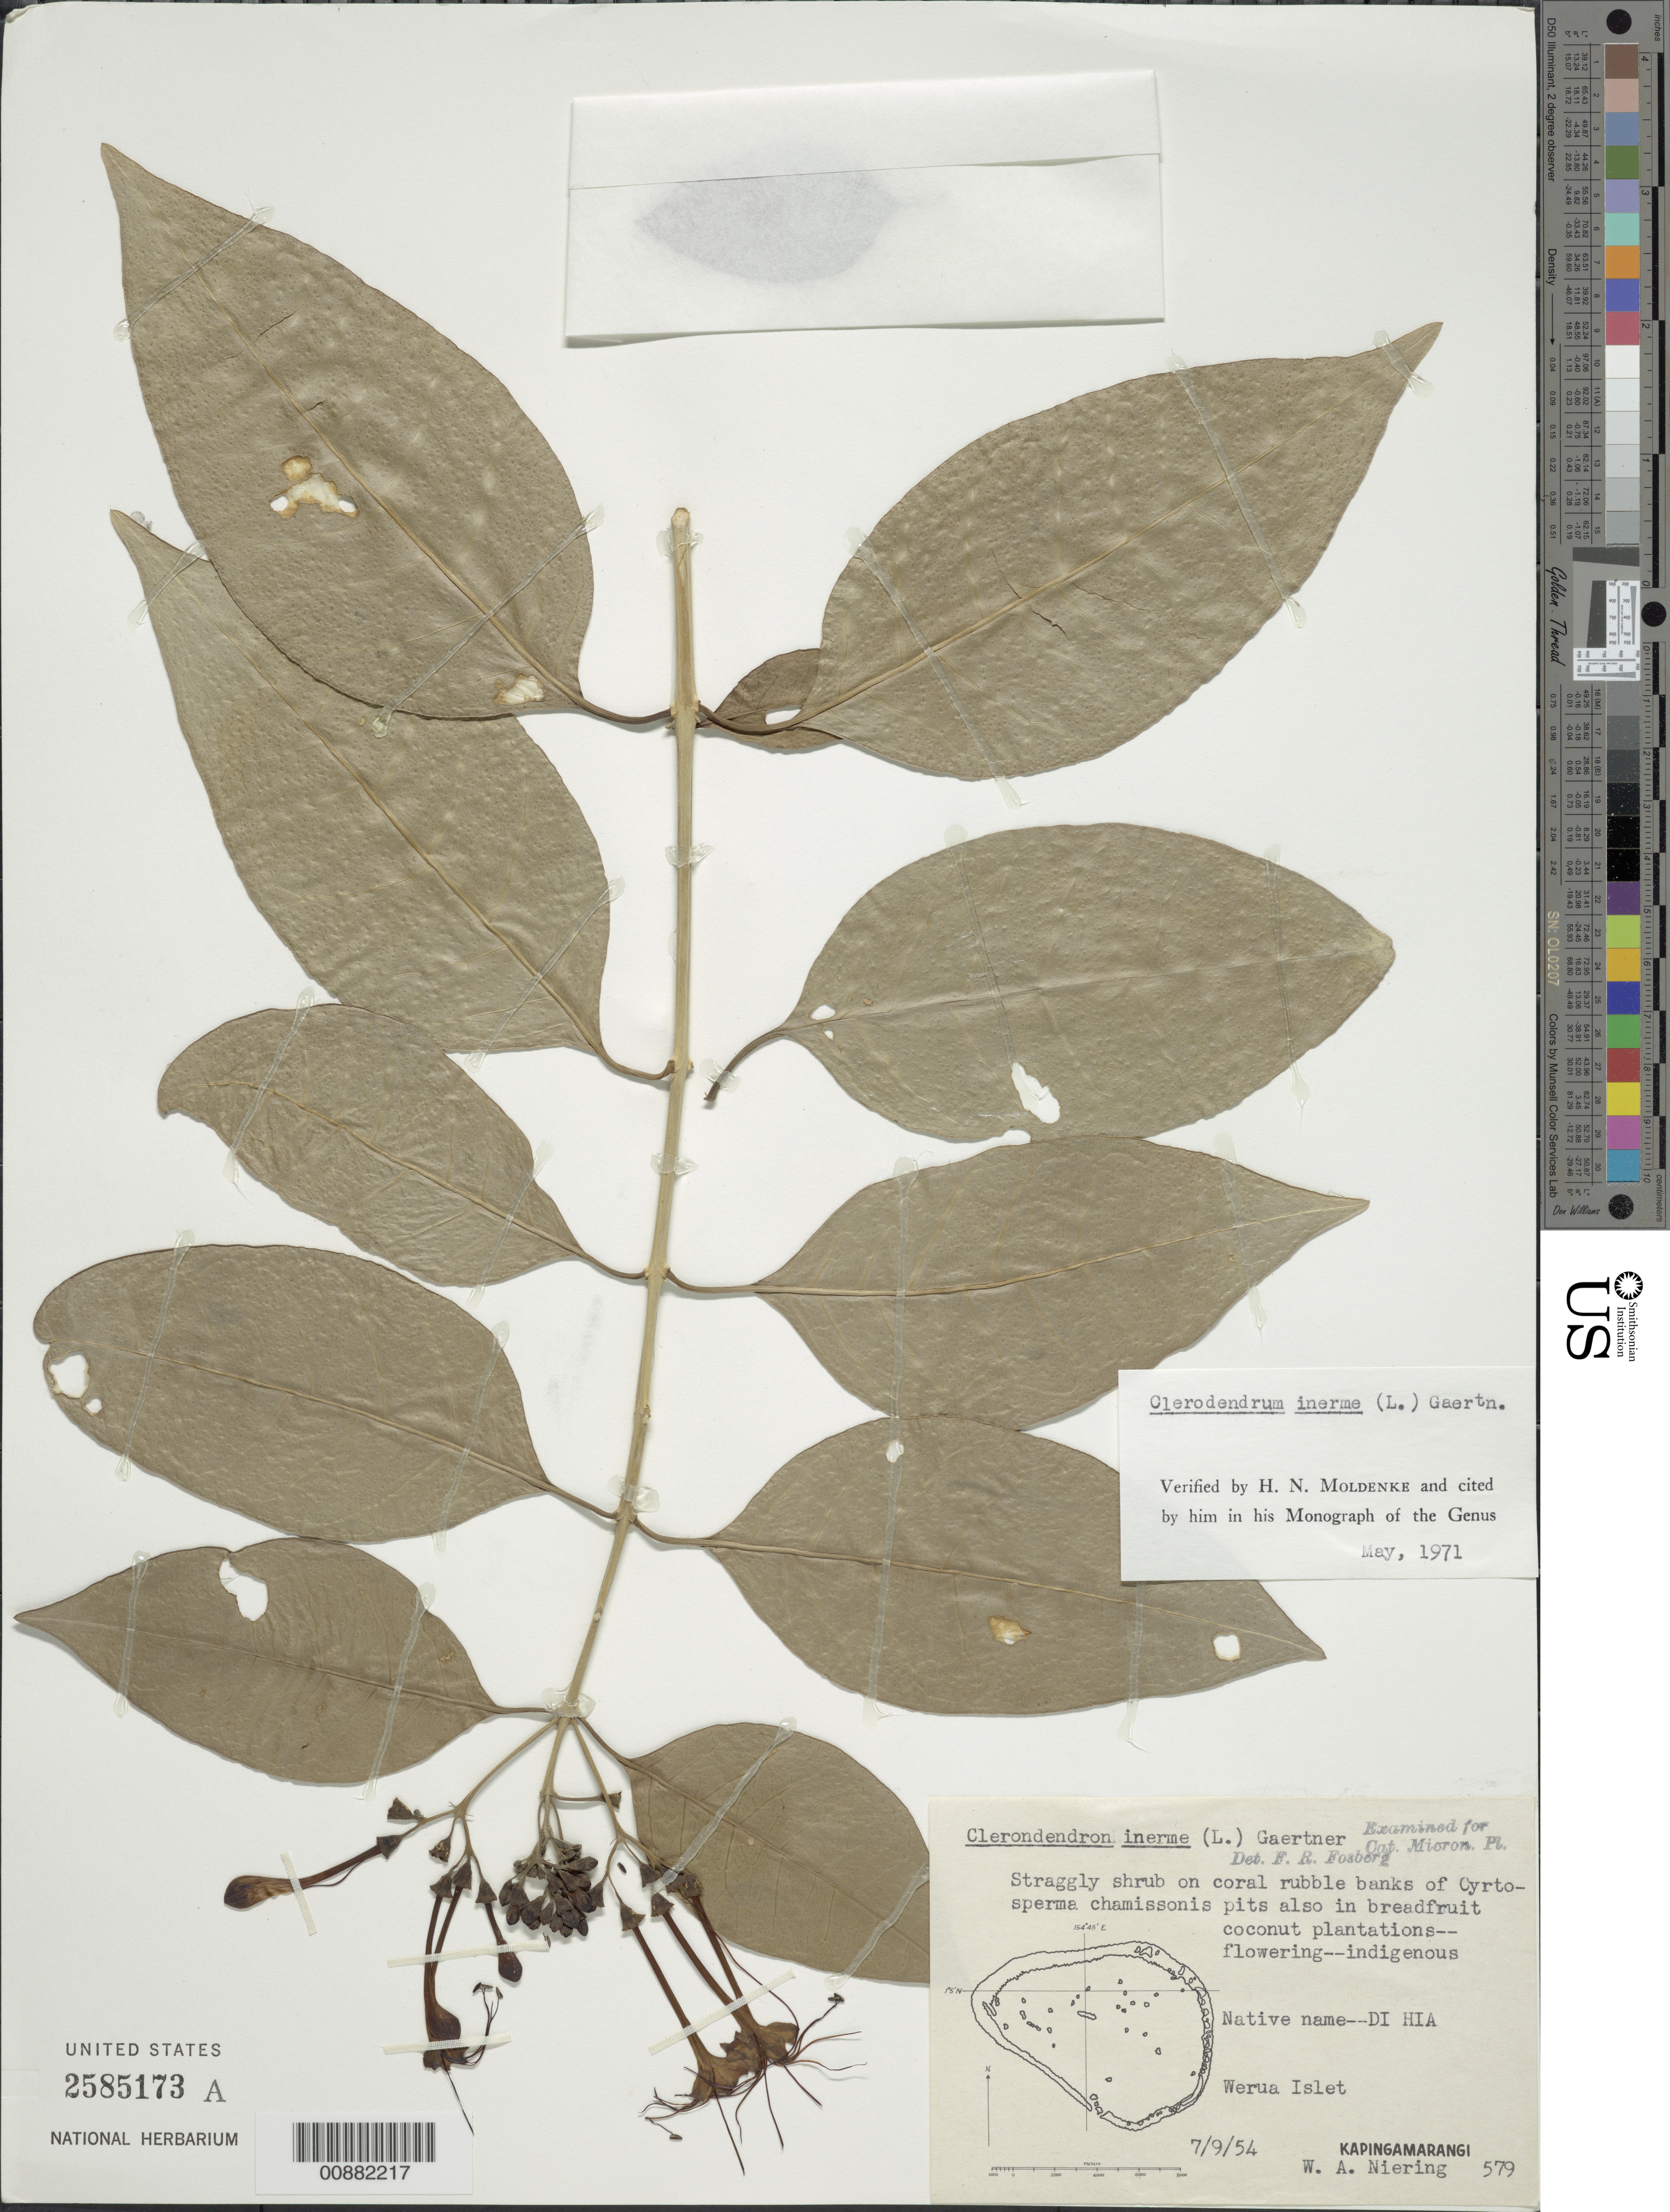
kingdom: Plantae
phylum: Tracheophyta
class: Magnoliopsida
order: Lamiales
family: Lamiaceae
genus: Clerodendrum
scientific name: Clerodendrum inerme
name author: (L.) Gaertn.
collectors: W. Niering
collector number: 579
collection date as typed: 09 Jul 1954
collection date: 1954-07-09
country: Micronesia, Federated States of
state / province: Pohnpei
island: Kapingamarangi Atoll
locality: Werua Islet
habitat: coral rubble banks of Cyrtosperma chamissonis pids also in breadfruit coconut plantation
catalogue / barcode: US 2585173